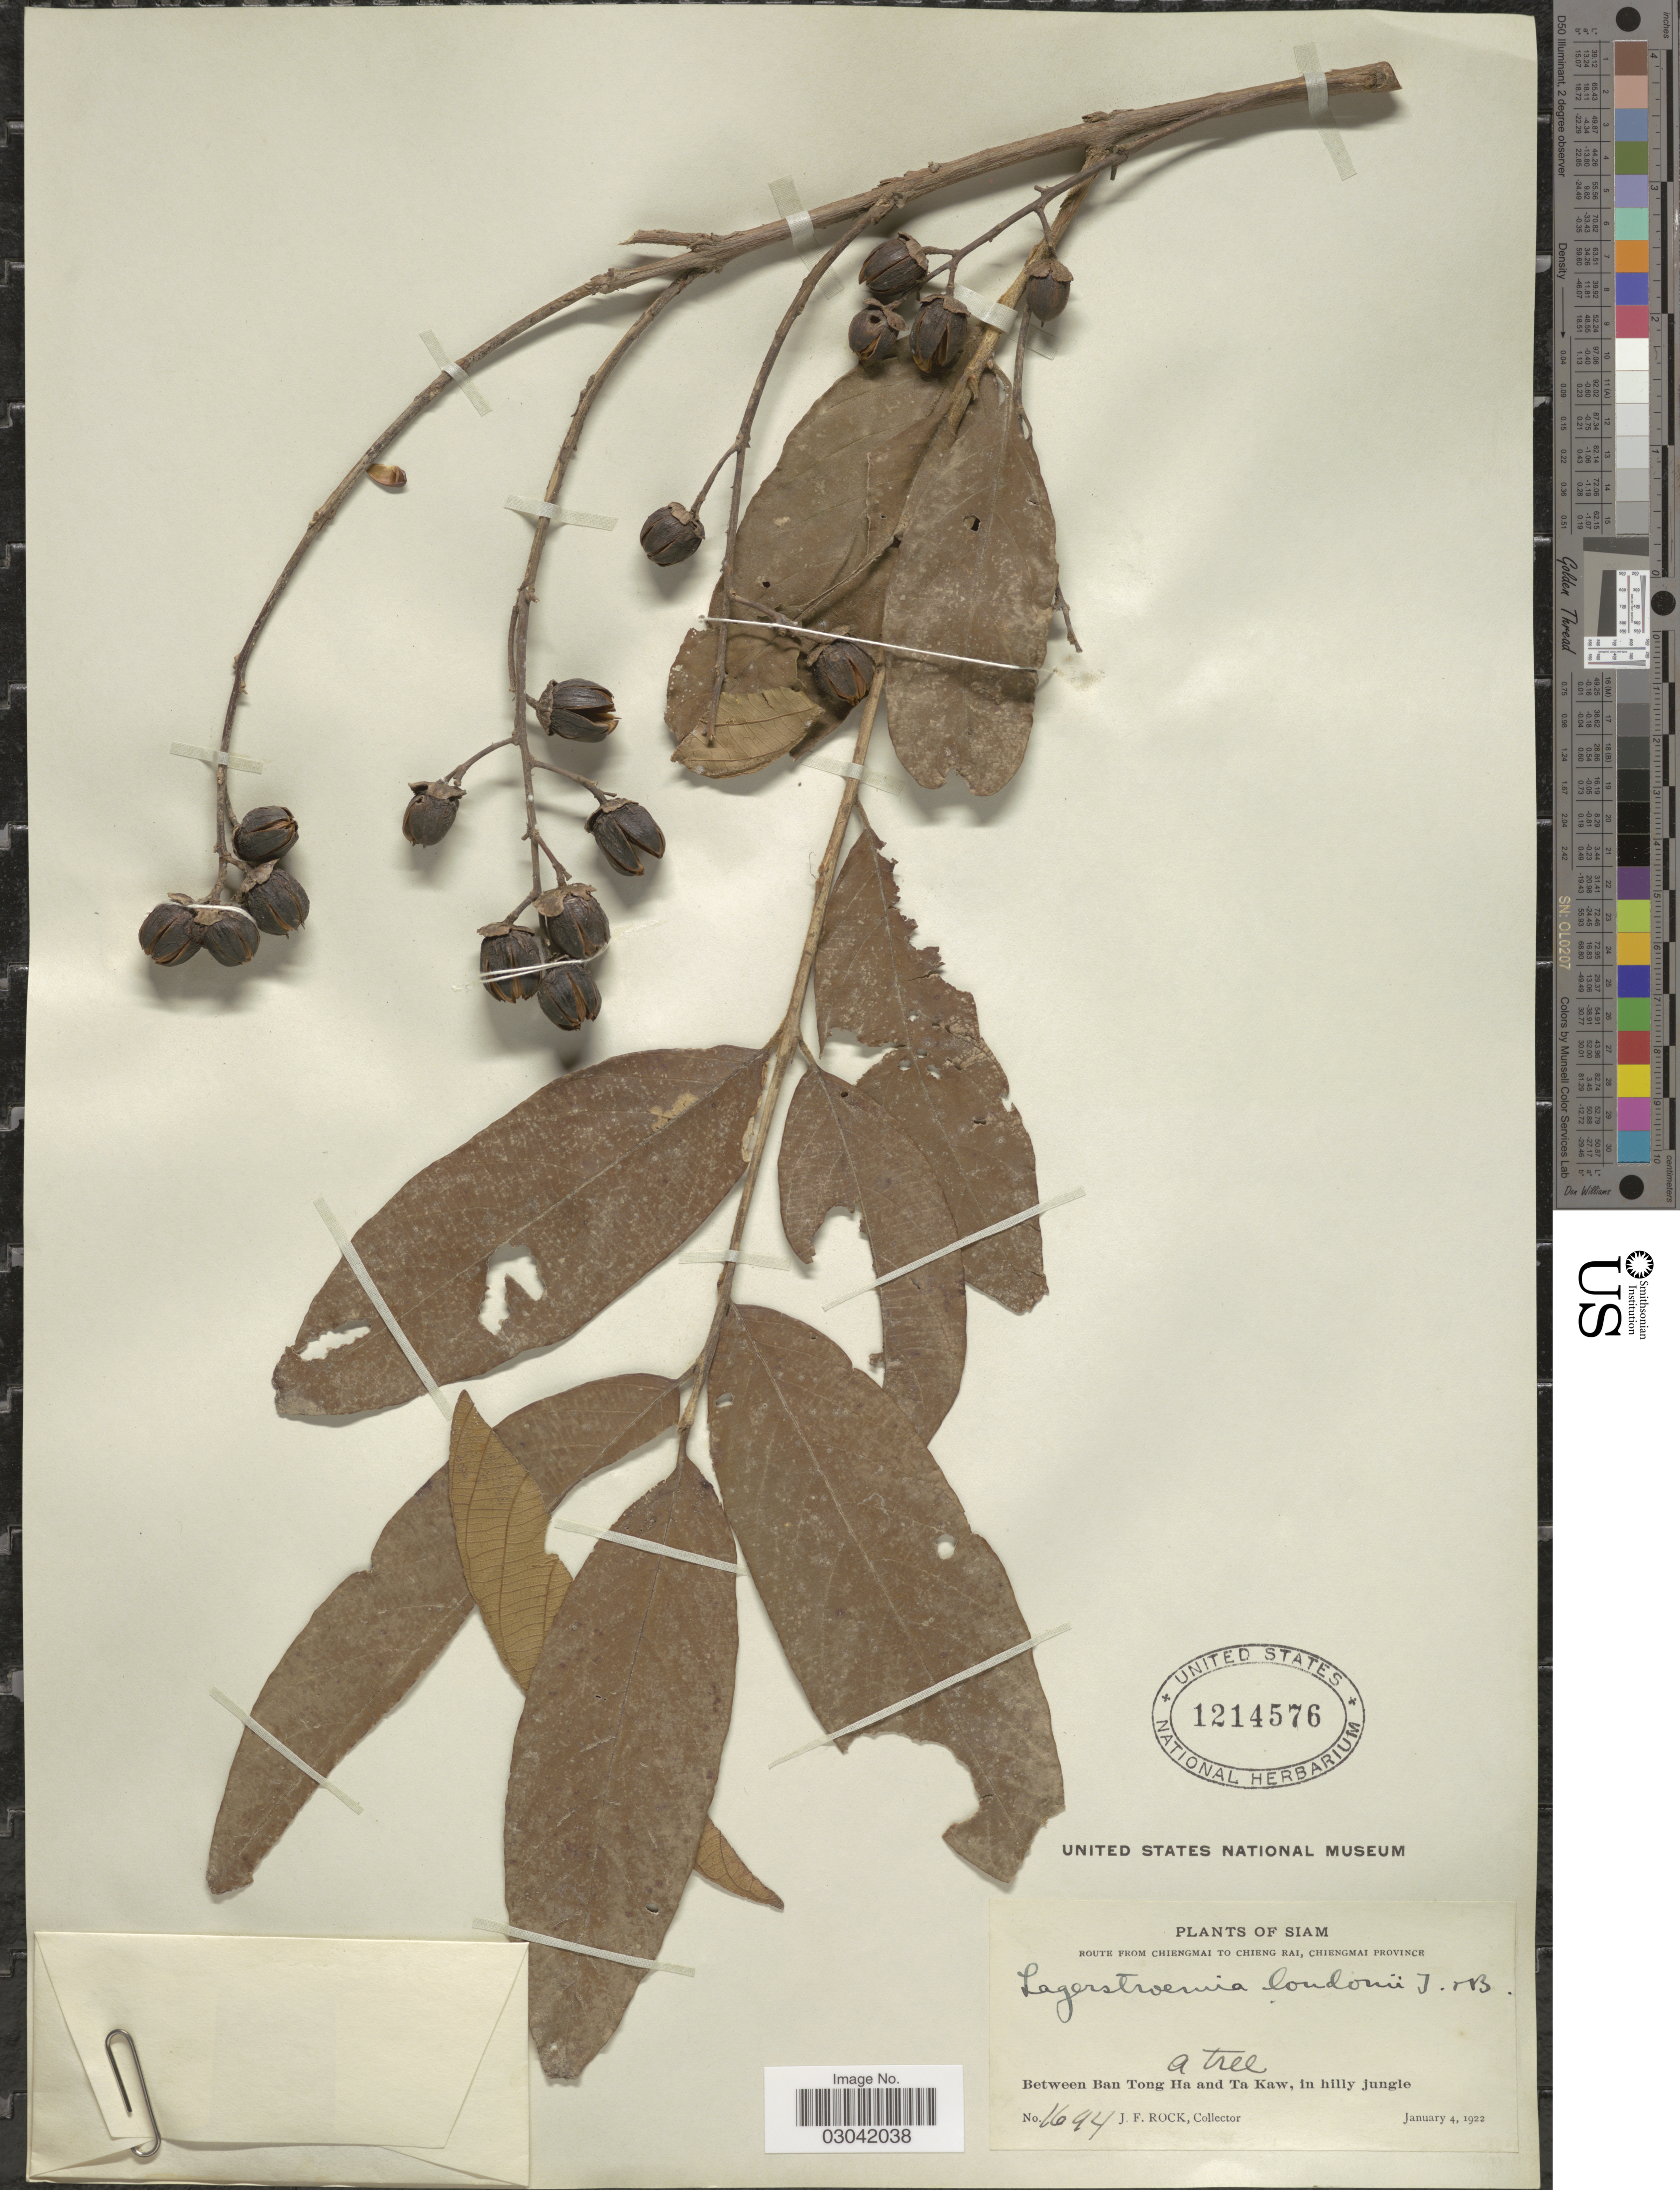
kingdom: Plantae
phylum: Tracheophyta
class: Magnoliopsida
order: Myrtales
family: Lythraceae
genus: Lagerstroemia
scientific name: Lagerstroemia loudonii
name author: Teisjm. & Binn.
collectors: J. Rock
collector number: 1694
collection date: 1922-01-04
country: Thailand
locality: Siam, Route from Chiengmai to Chieng Rai, Chiengmai Province. Between Ban Tong Ha and Ta Kaw, in hilly jungle.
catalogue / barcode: US 1214576